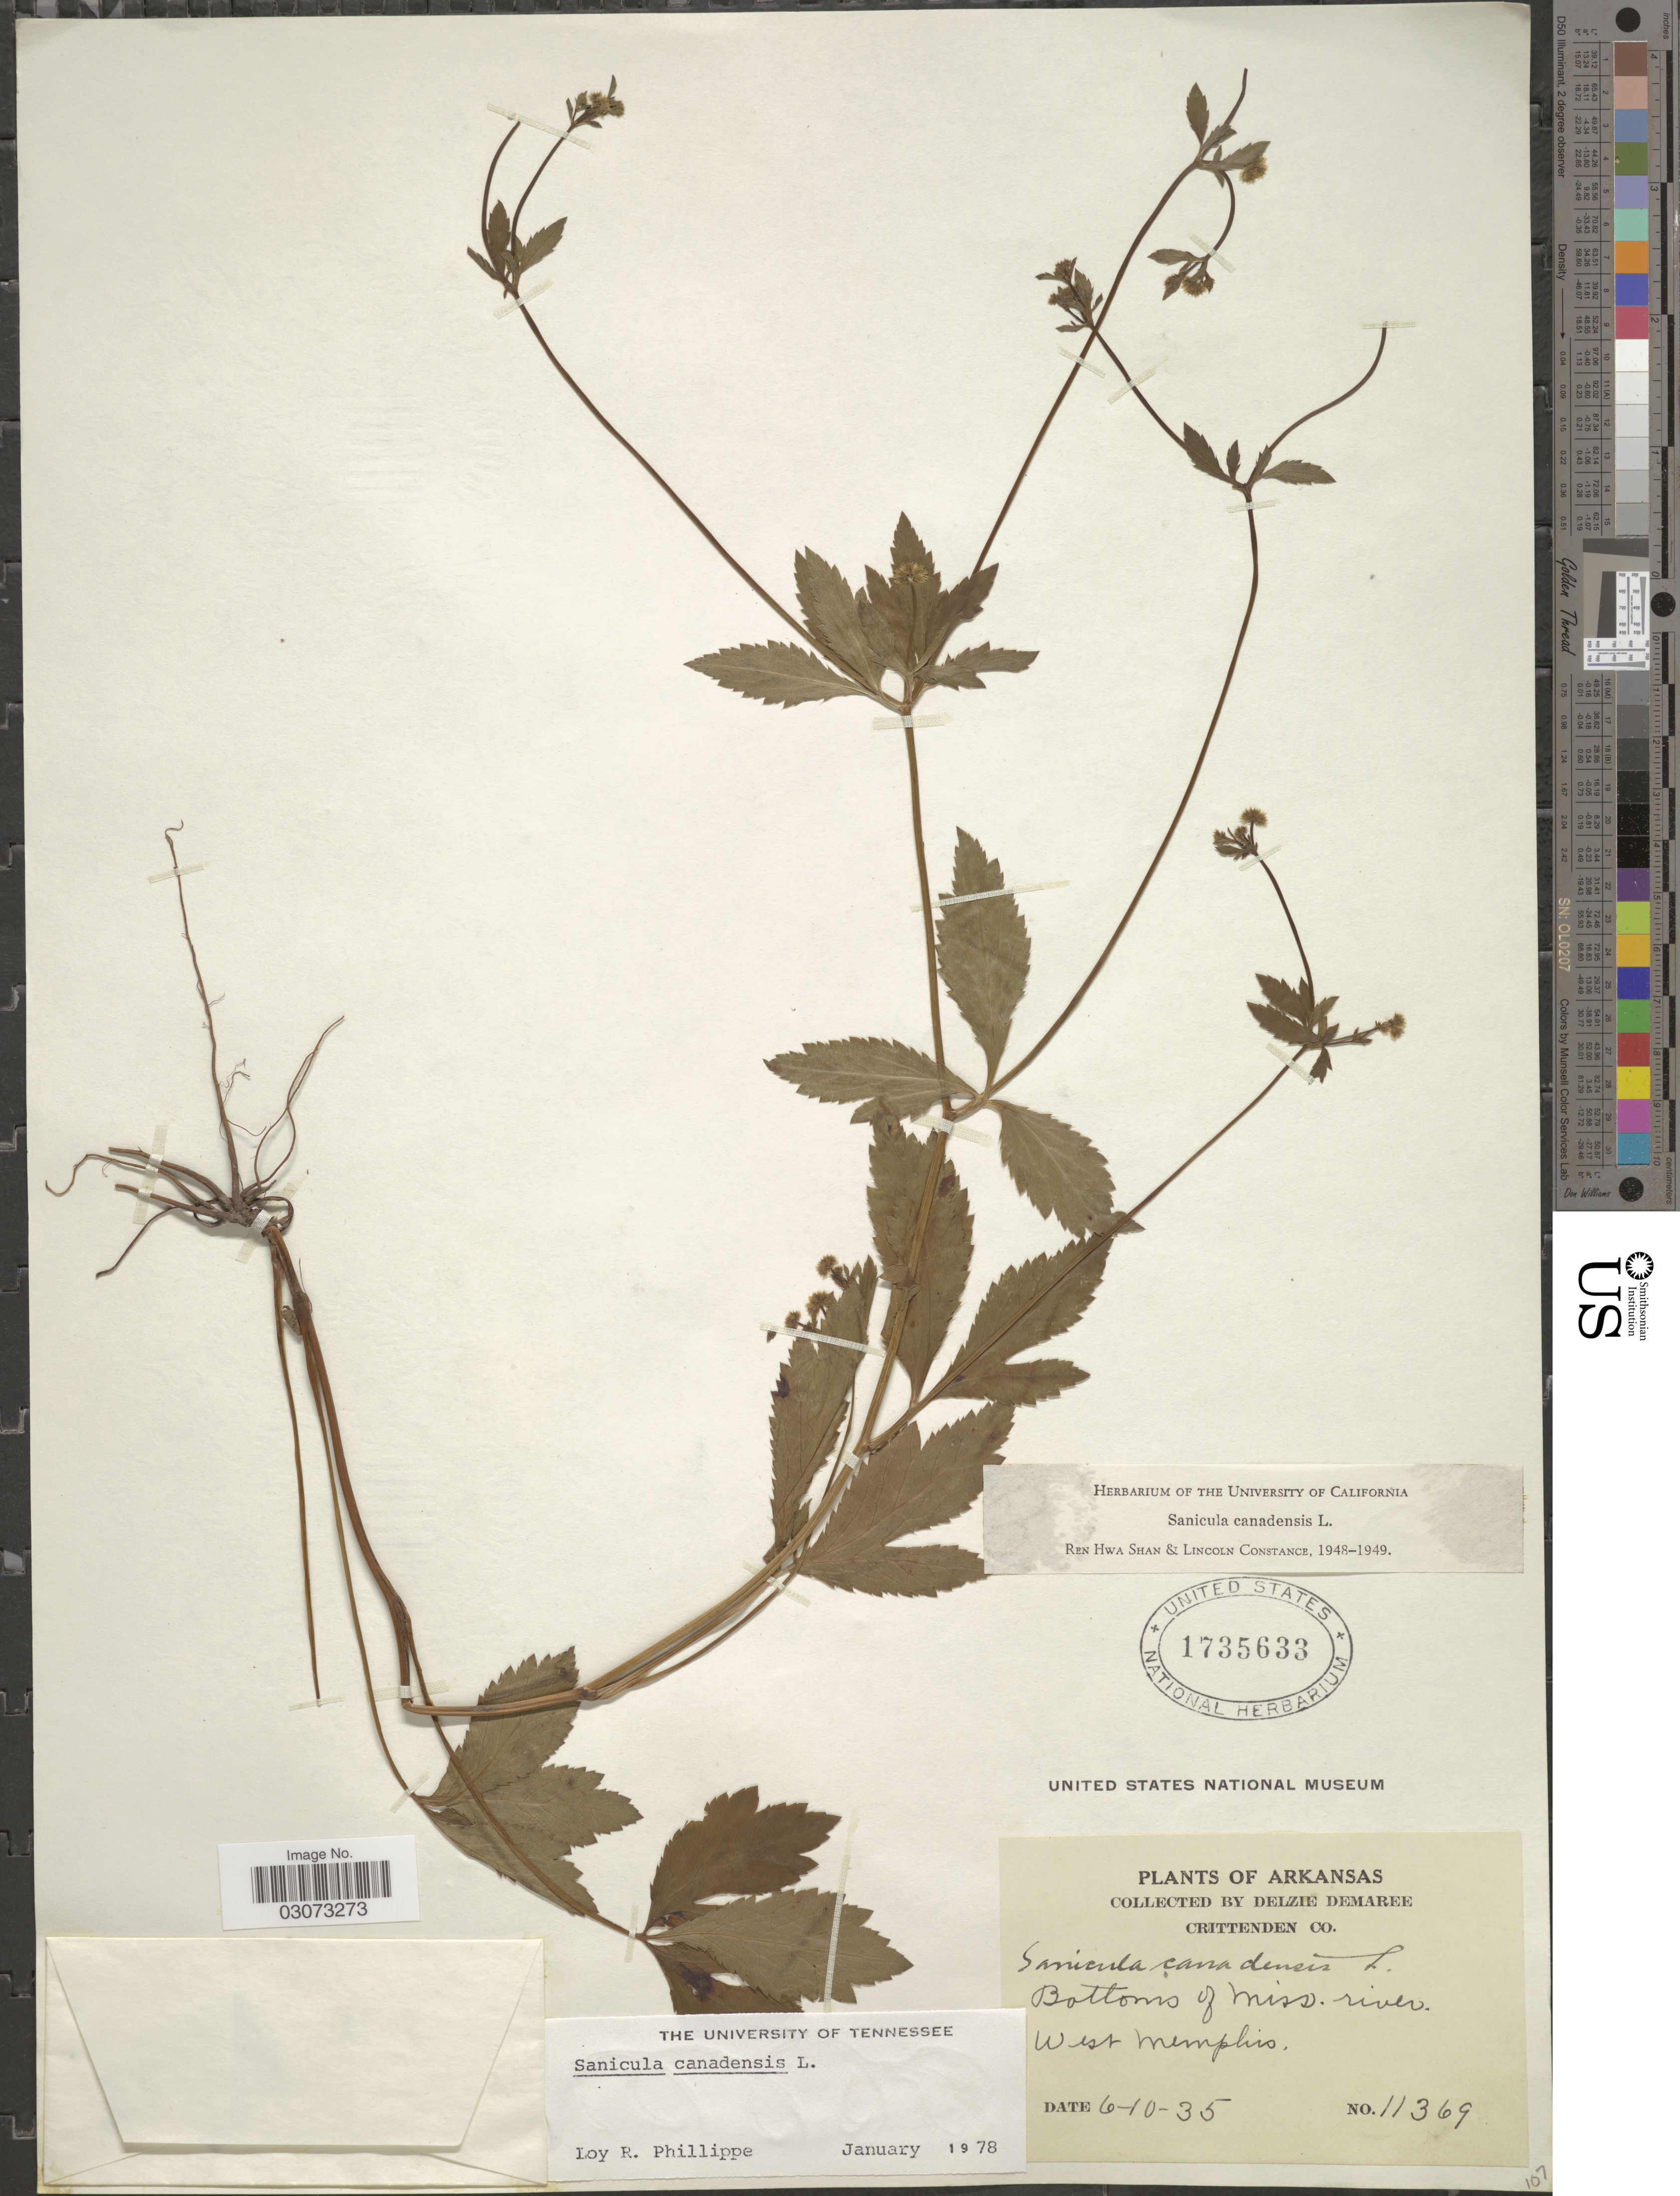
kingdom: Plantae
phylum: Tracheophyta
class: Magnoliopsida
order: Apiales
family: Apiaceae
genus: Sanicula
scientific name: Sanicula canadensis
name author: L.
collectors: D. Demaree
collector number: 11369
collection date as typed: Transcribed d/m/y: 10/6/35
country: United States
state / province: Arkansas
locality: Crittenden Co. Bottoms of Miss. river. West Memphis.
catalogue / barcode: US 1735633